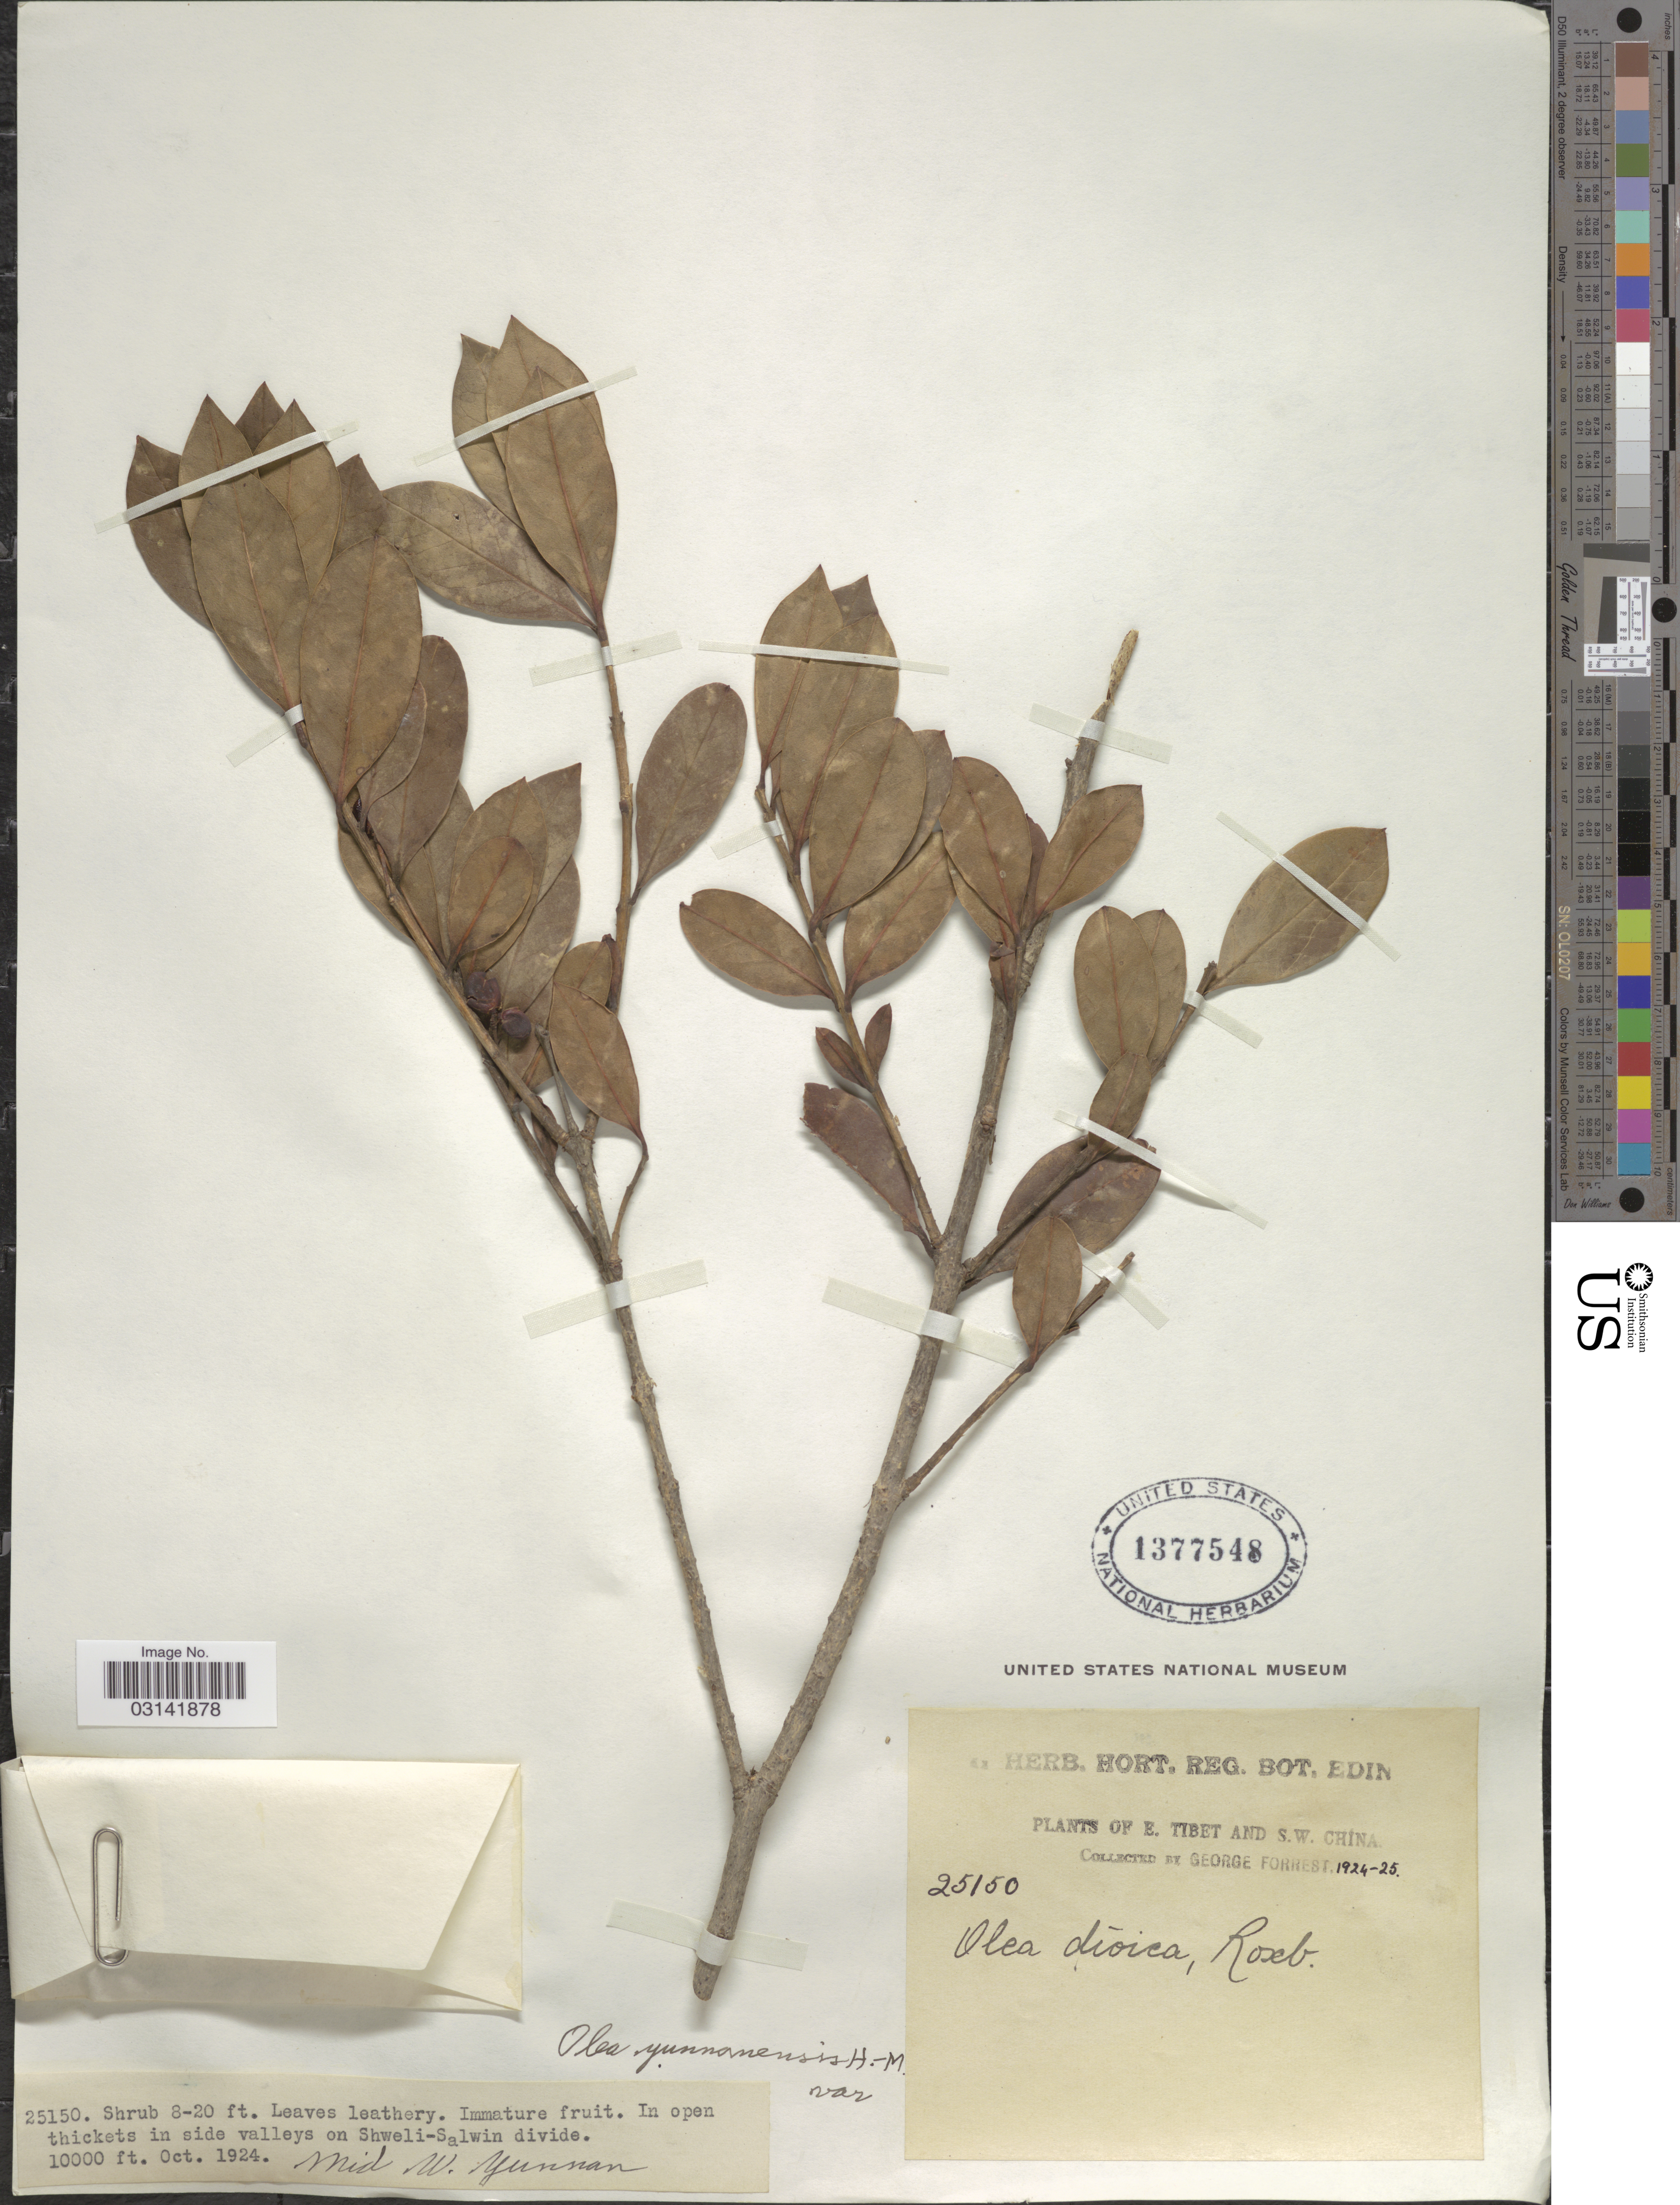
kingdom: Plantae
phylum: Tracheophyta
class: Magnoliopsida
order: Lamiales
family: Oleaceae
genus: Olea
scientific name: Olea yuennanensis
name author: Hand.-Mazz.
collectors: G. Forrest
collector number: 25150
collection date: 1924-10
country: China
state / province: Xizang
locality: E. Tibet and S.W. China. In open thickets in side valleys on Shweli-Salwin divide.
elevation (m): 3048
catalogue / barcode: US 1377548